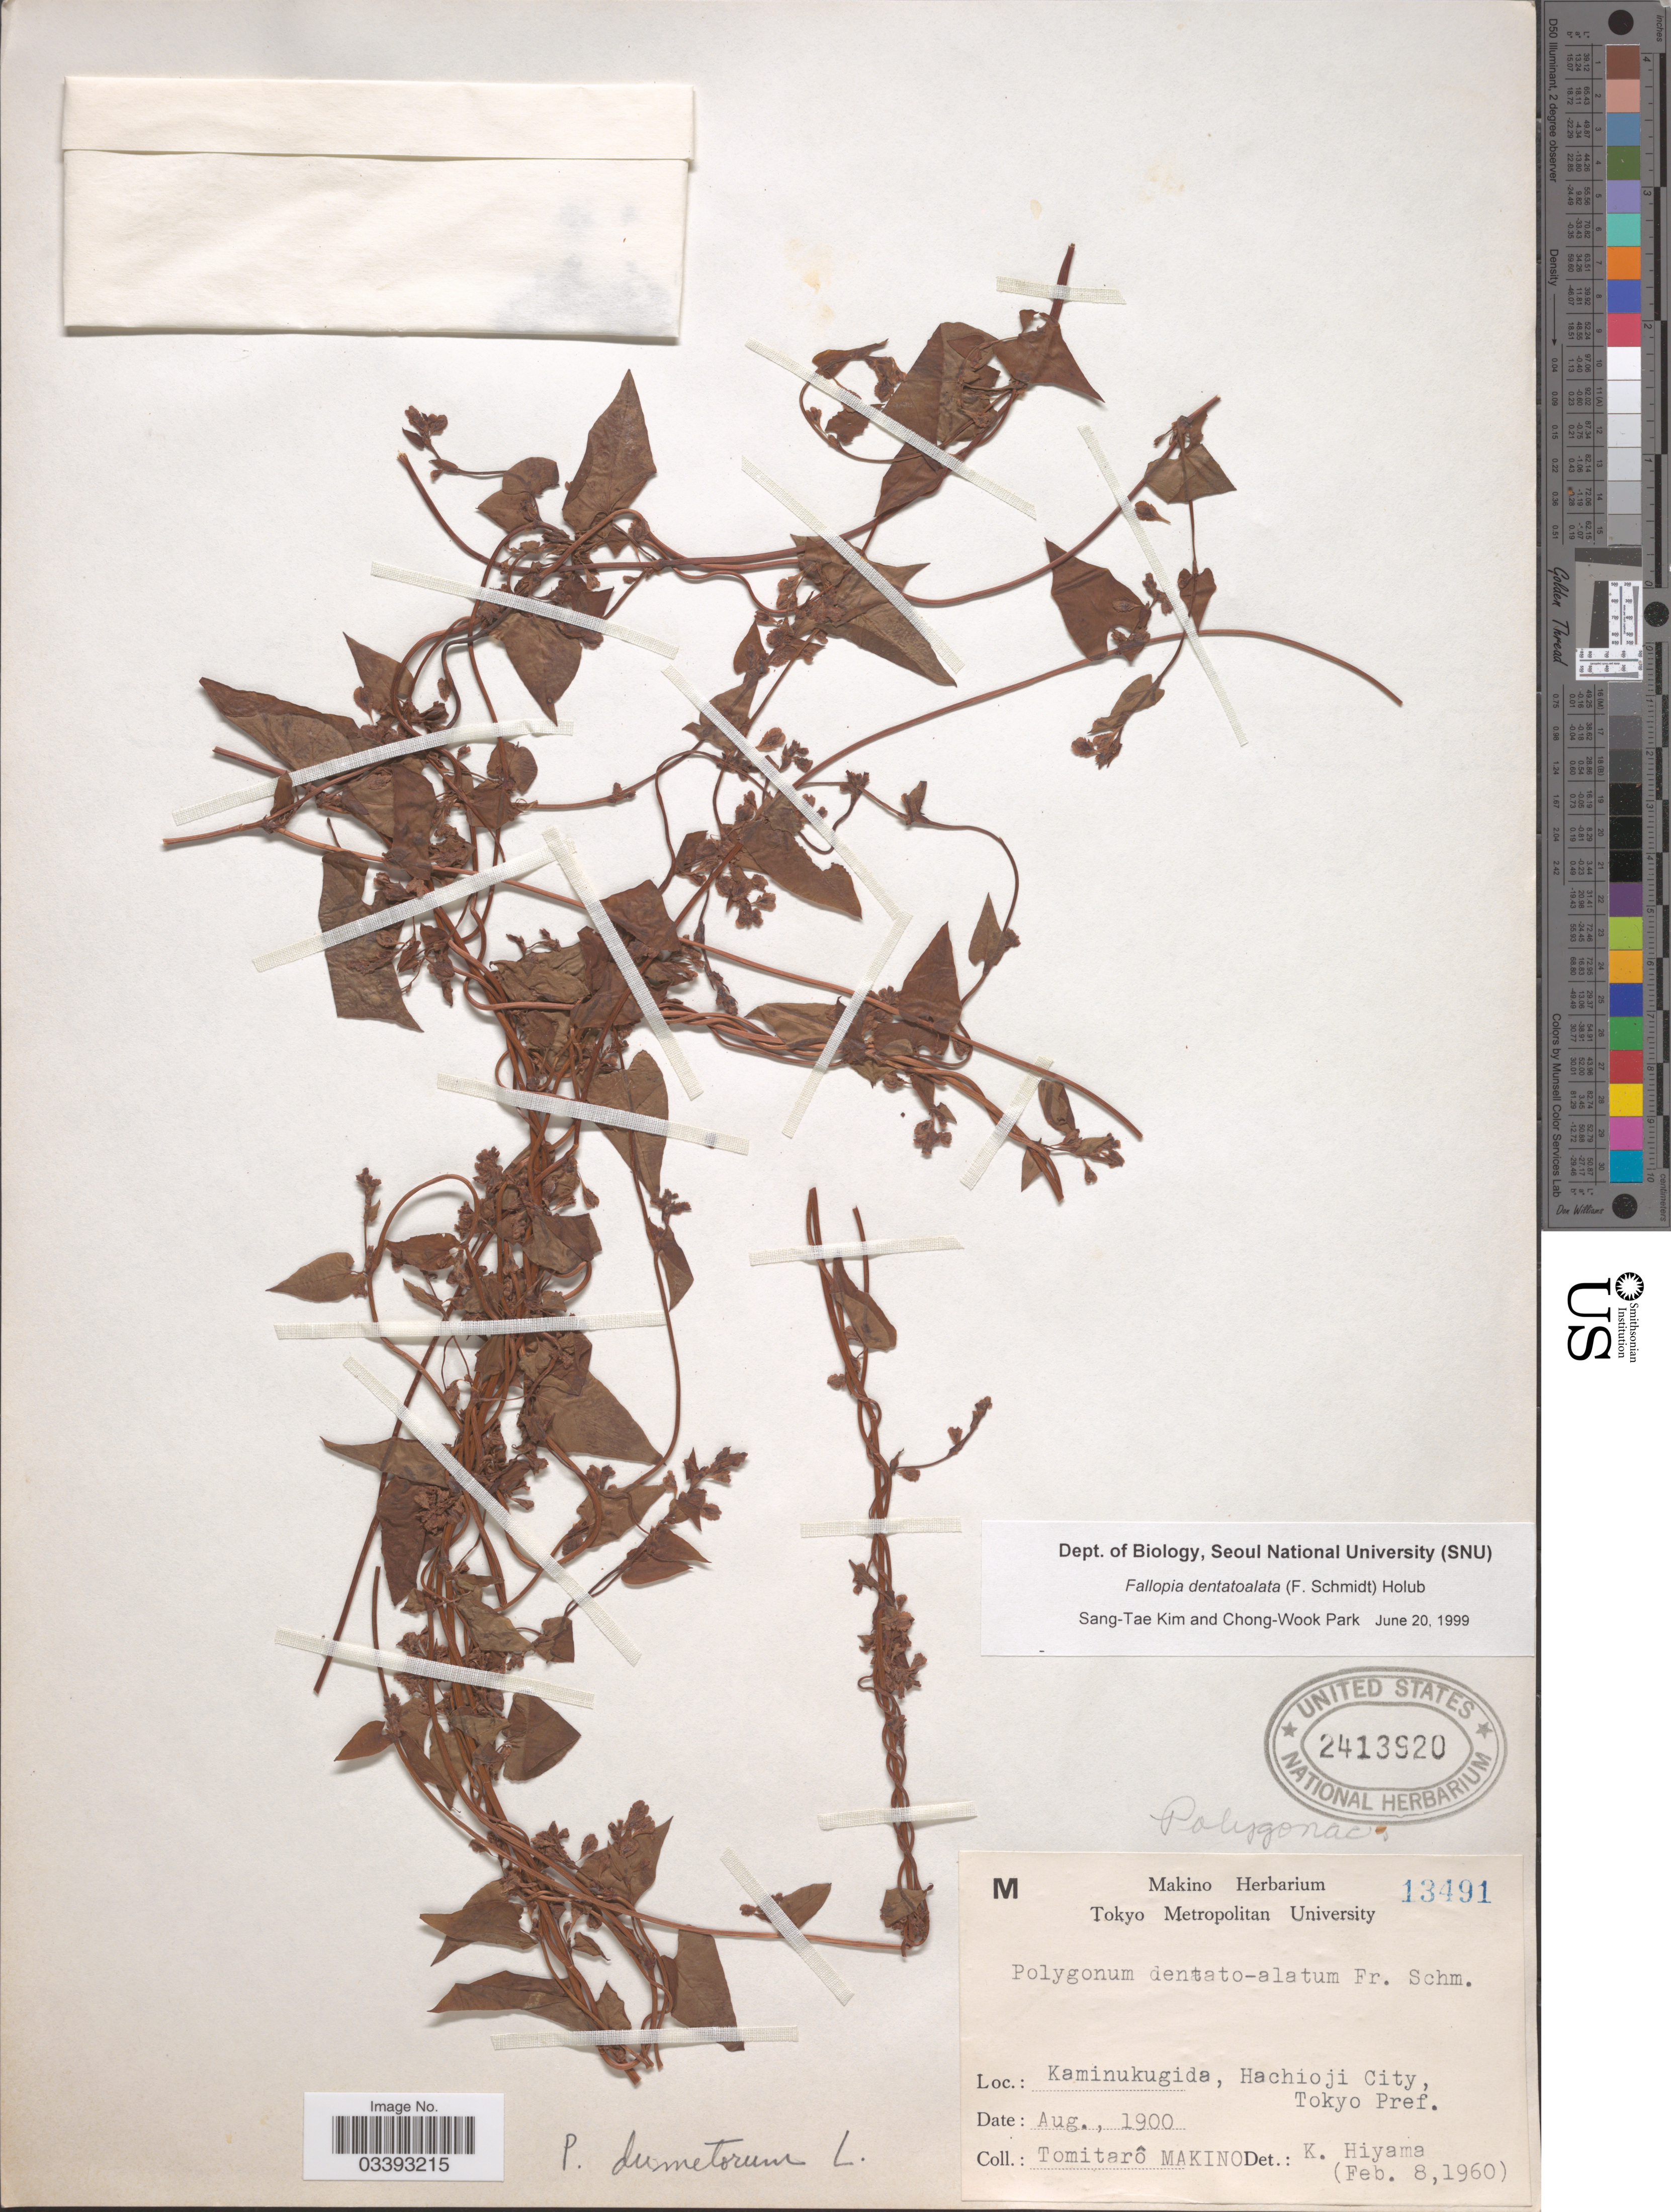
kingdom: Plantae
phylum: Tracheophyta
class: Magnoliopsida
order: Caryophyllales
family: Polygonaceae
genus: Fallopia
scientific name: Fallopia dentatoalata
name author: (F. Schmidt) Holub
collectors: T. Makino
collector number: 13491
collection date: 1900-08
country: Japan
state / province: Tokyo, Federal City of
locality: Kaminukugida, Hachioji City, Tokyo Pref.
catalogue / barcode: US 2413920